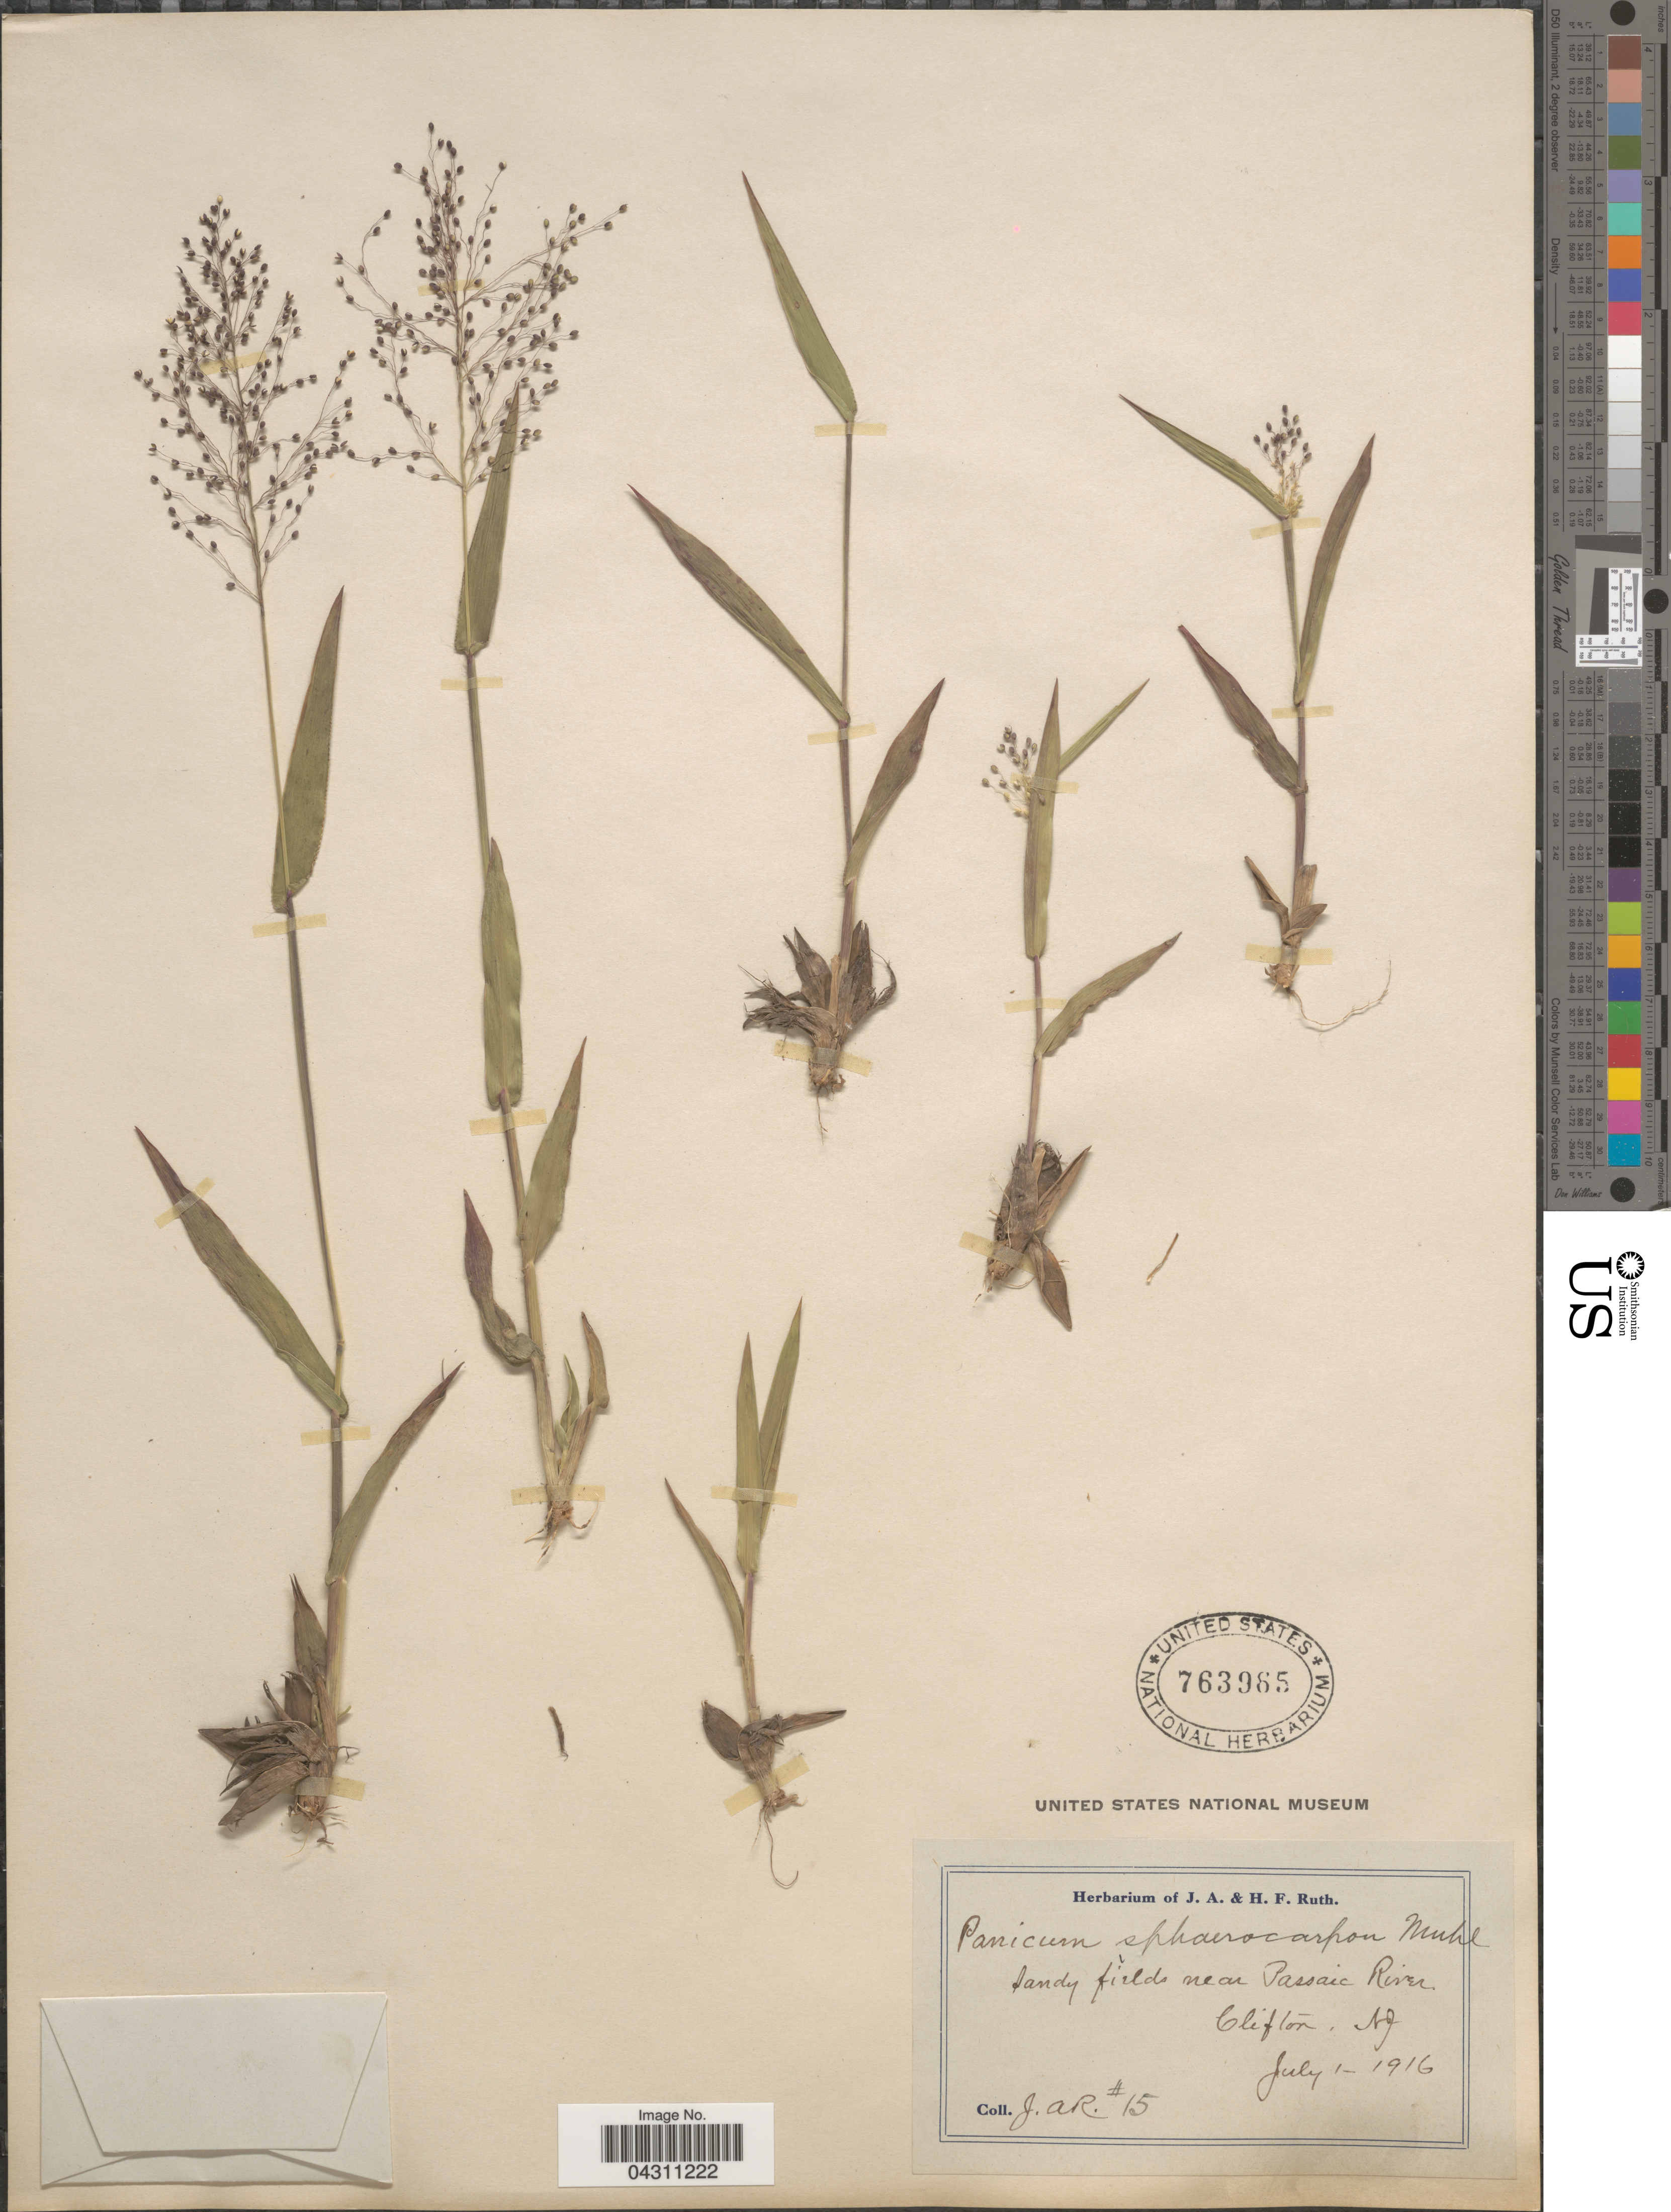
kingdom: Plantae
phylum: Tracheophyta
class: Liliopsida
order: Poales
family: Poaceae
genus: Dichanthelium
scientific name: Dichanthelium sphaerocarpon var. sphaerocarpon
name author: (Elliott) Gould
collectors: J. Ruth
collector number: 15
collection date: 1916-07-01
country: United States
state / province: New Jersey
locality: Sandy fields near Passaic River, Clifton.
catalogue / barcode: US 763965